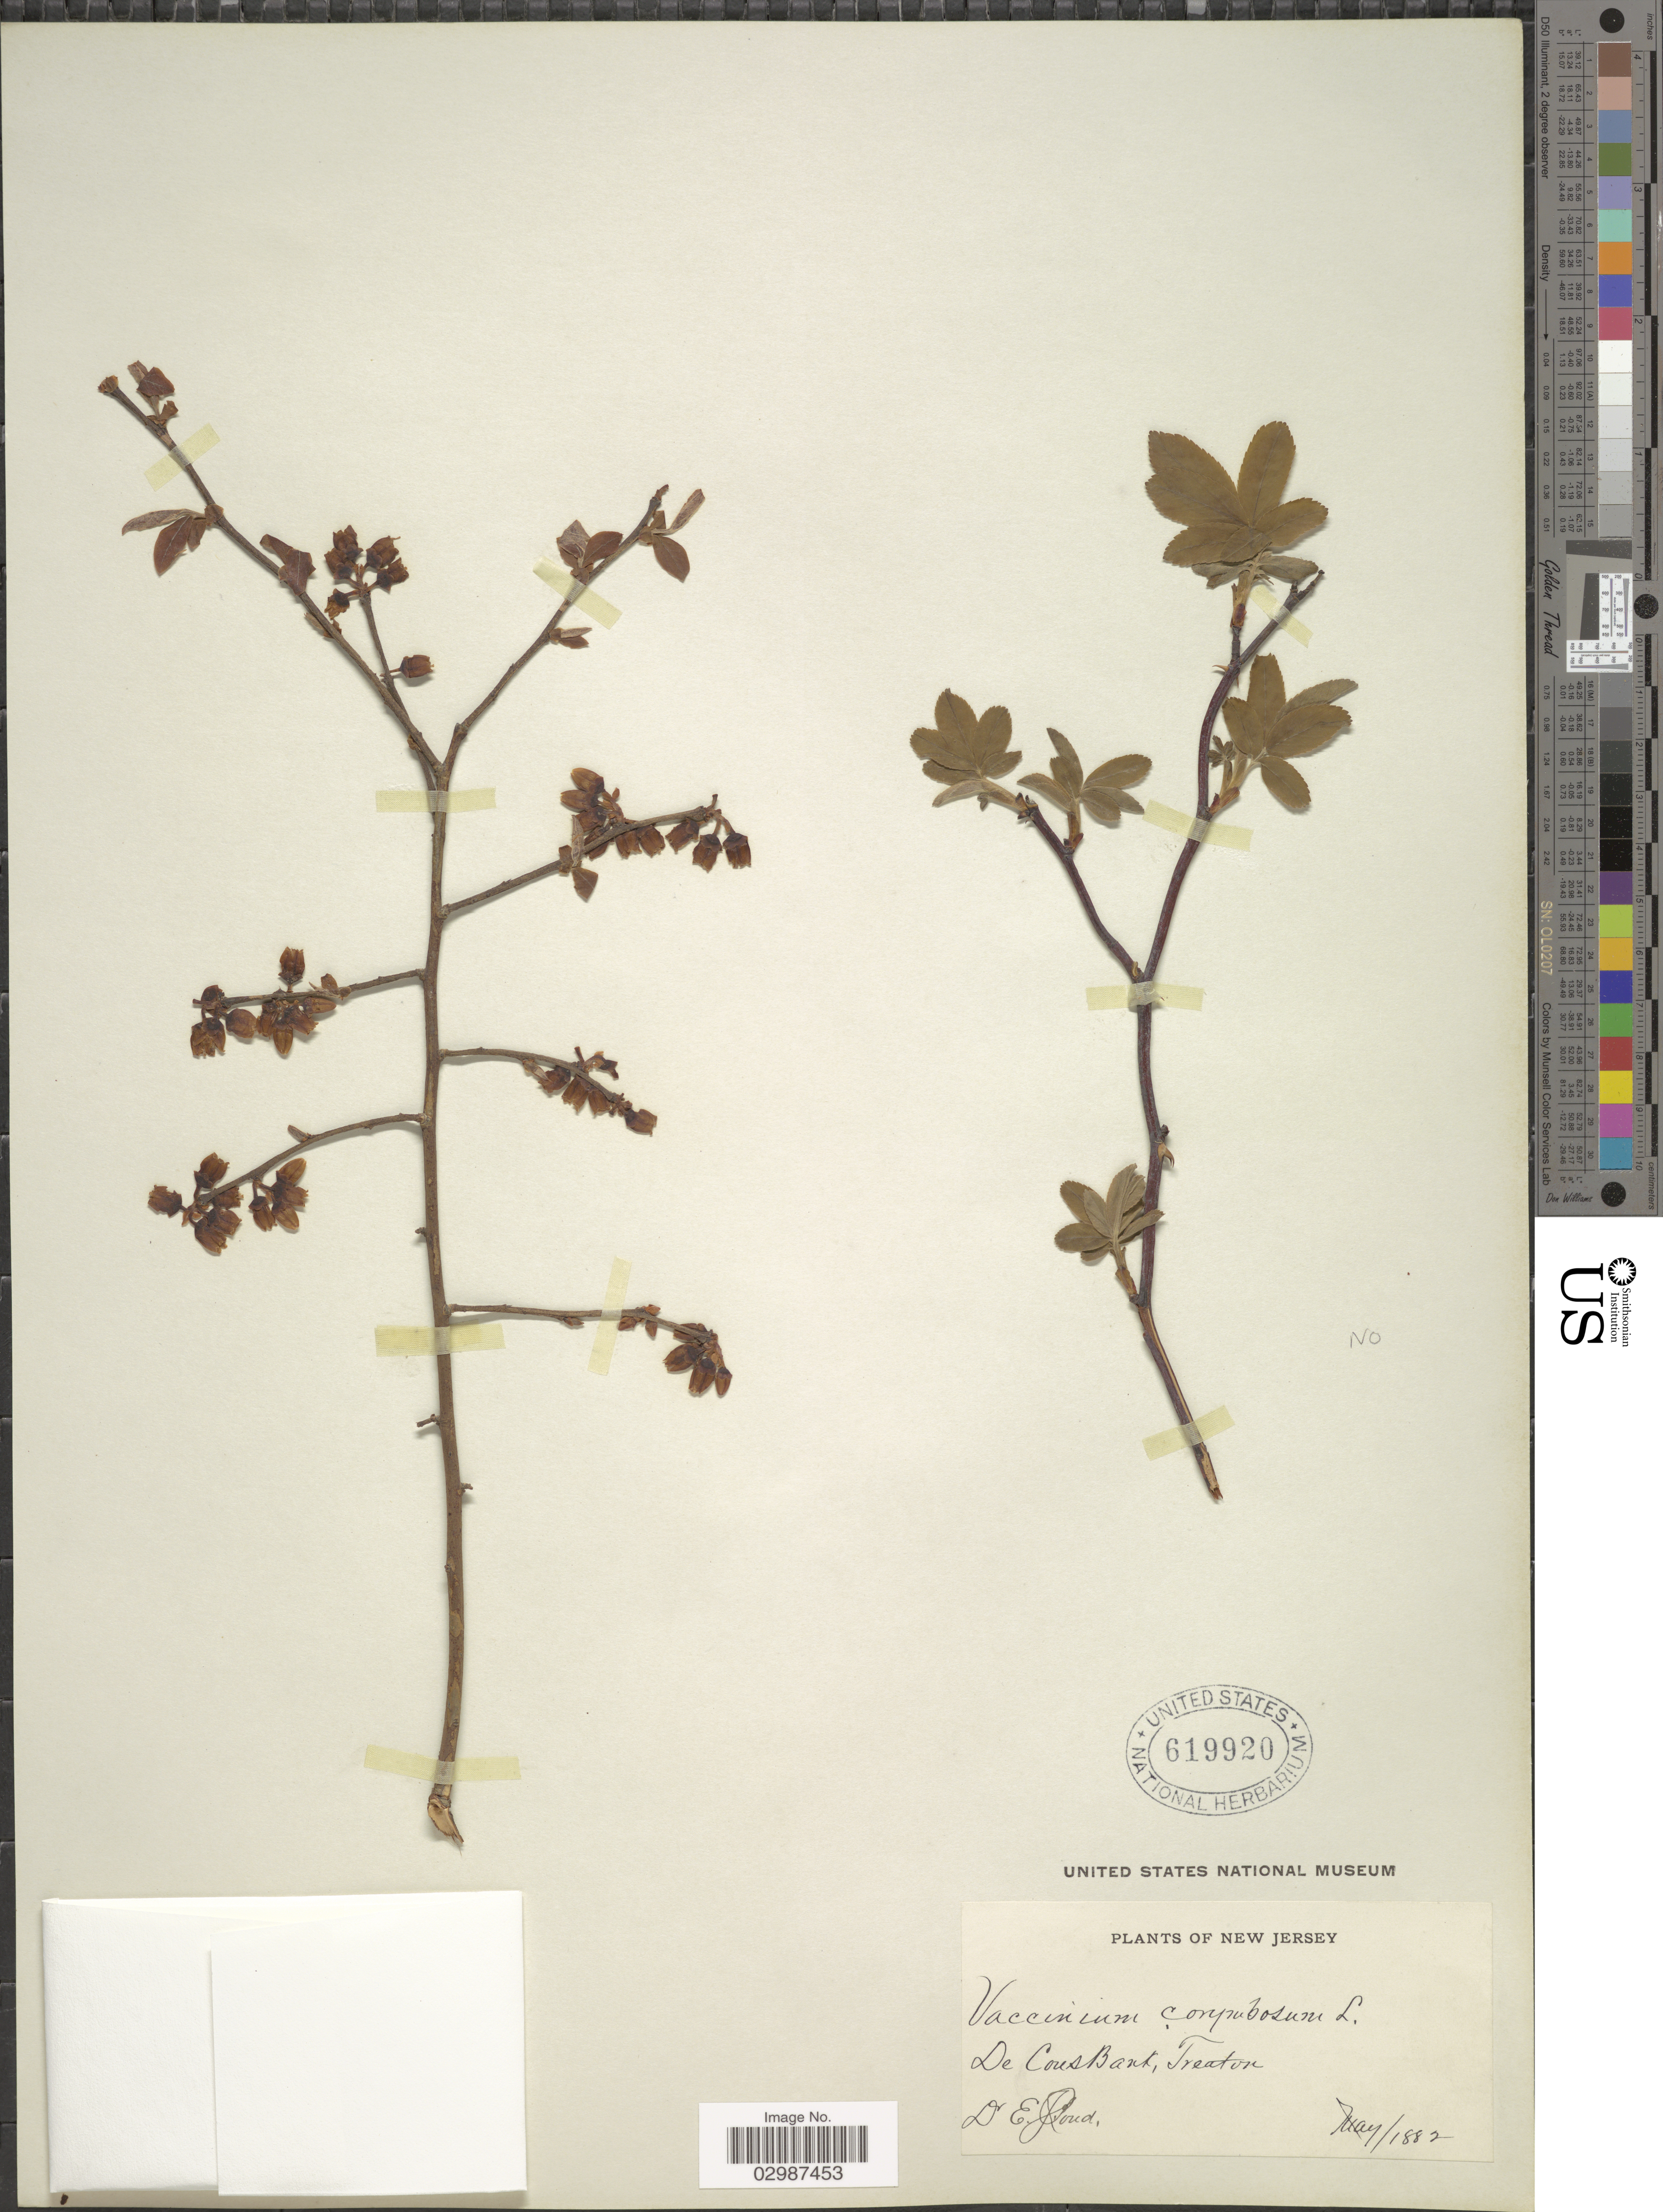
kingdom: Plantae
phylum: Tracheophyta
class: Magnoliopsida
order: Ericales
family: Ericaceae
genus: Vaccinium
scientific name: Vaccinium atrococcum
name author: (A. Gray) A. Heller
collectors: E. Goud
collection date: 1882-05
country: United States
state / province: New Jersey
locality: De Cous Bank [interpreted], Trenton.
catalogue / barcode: US 619920